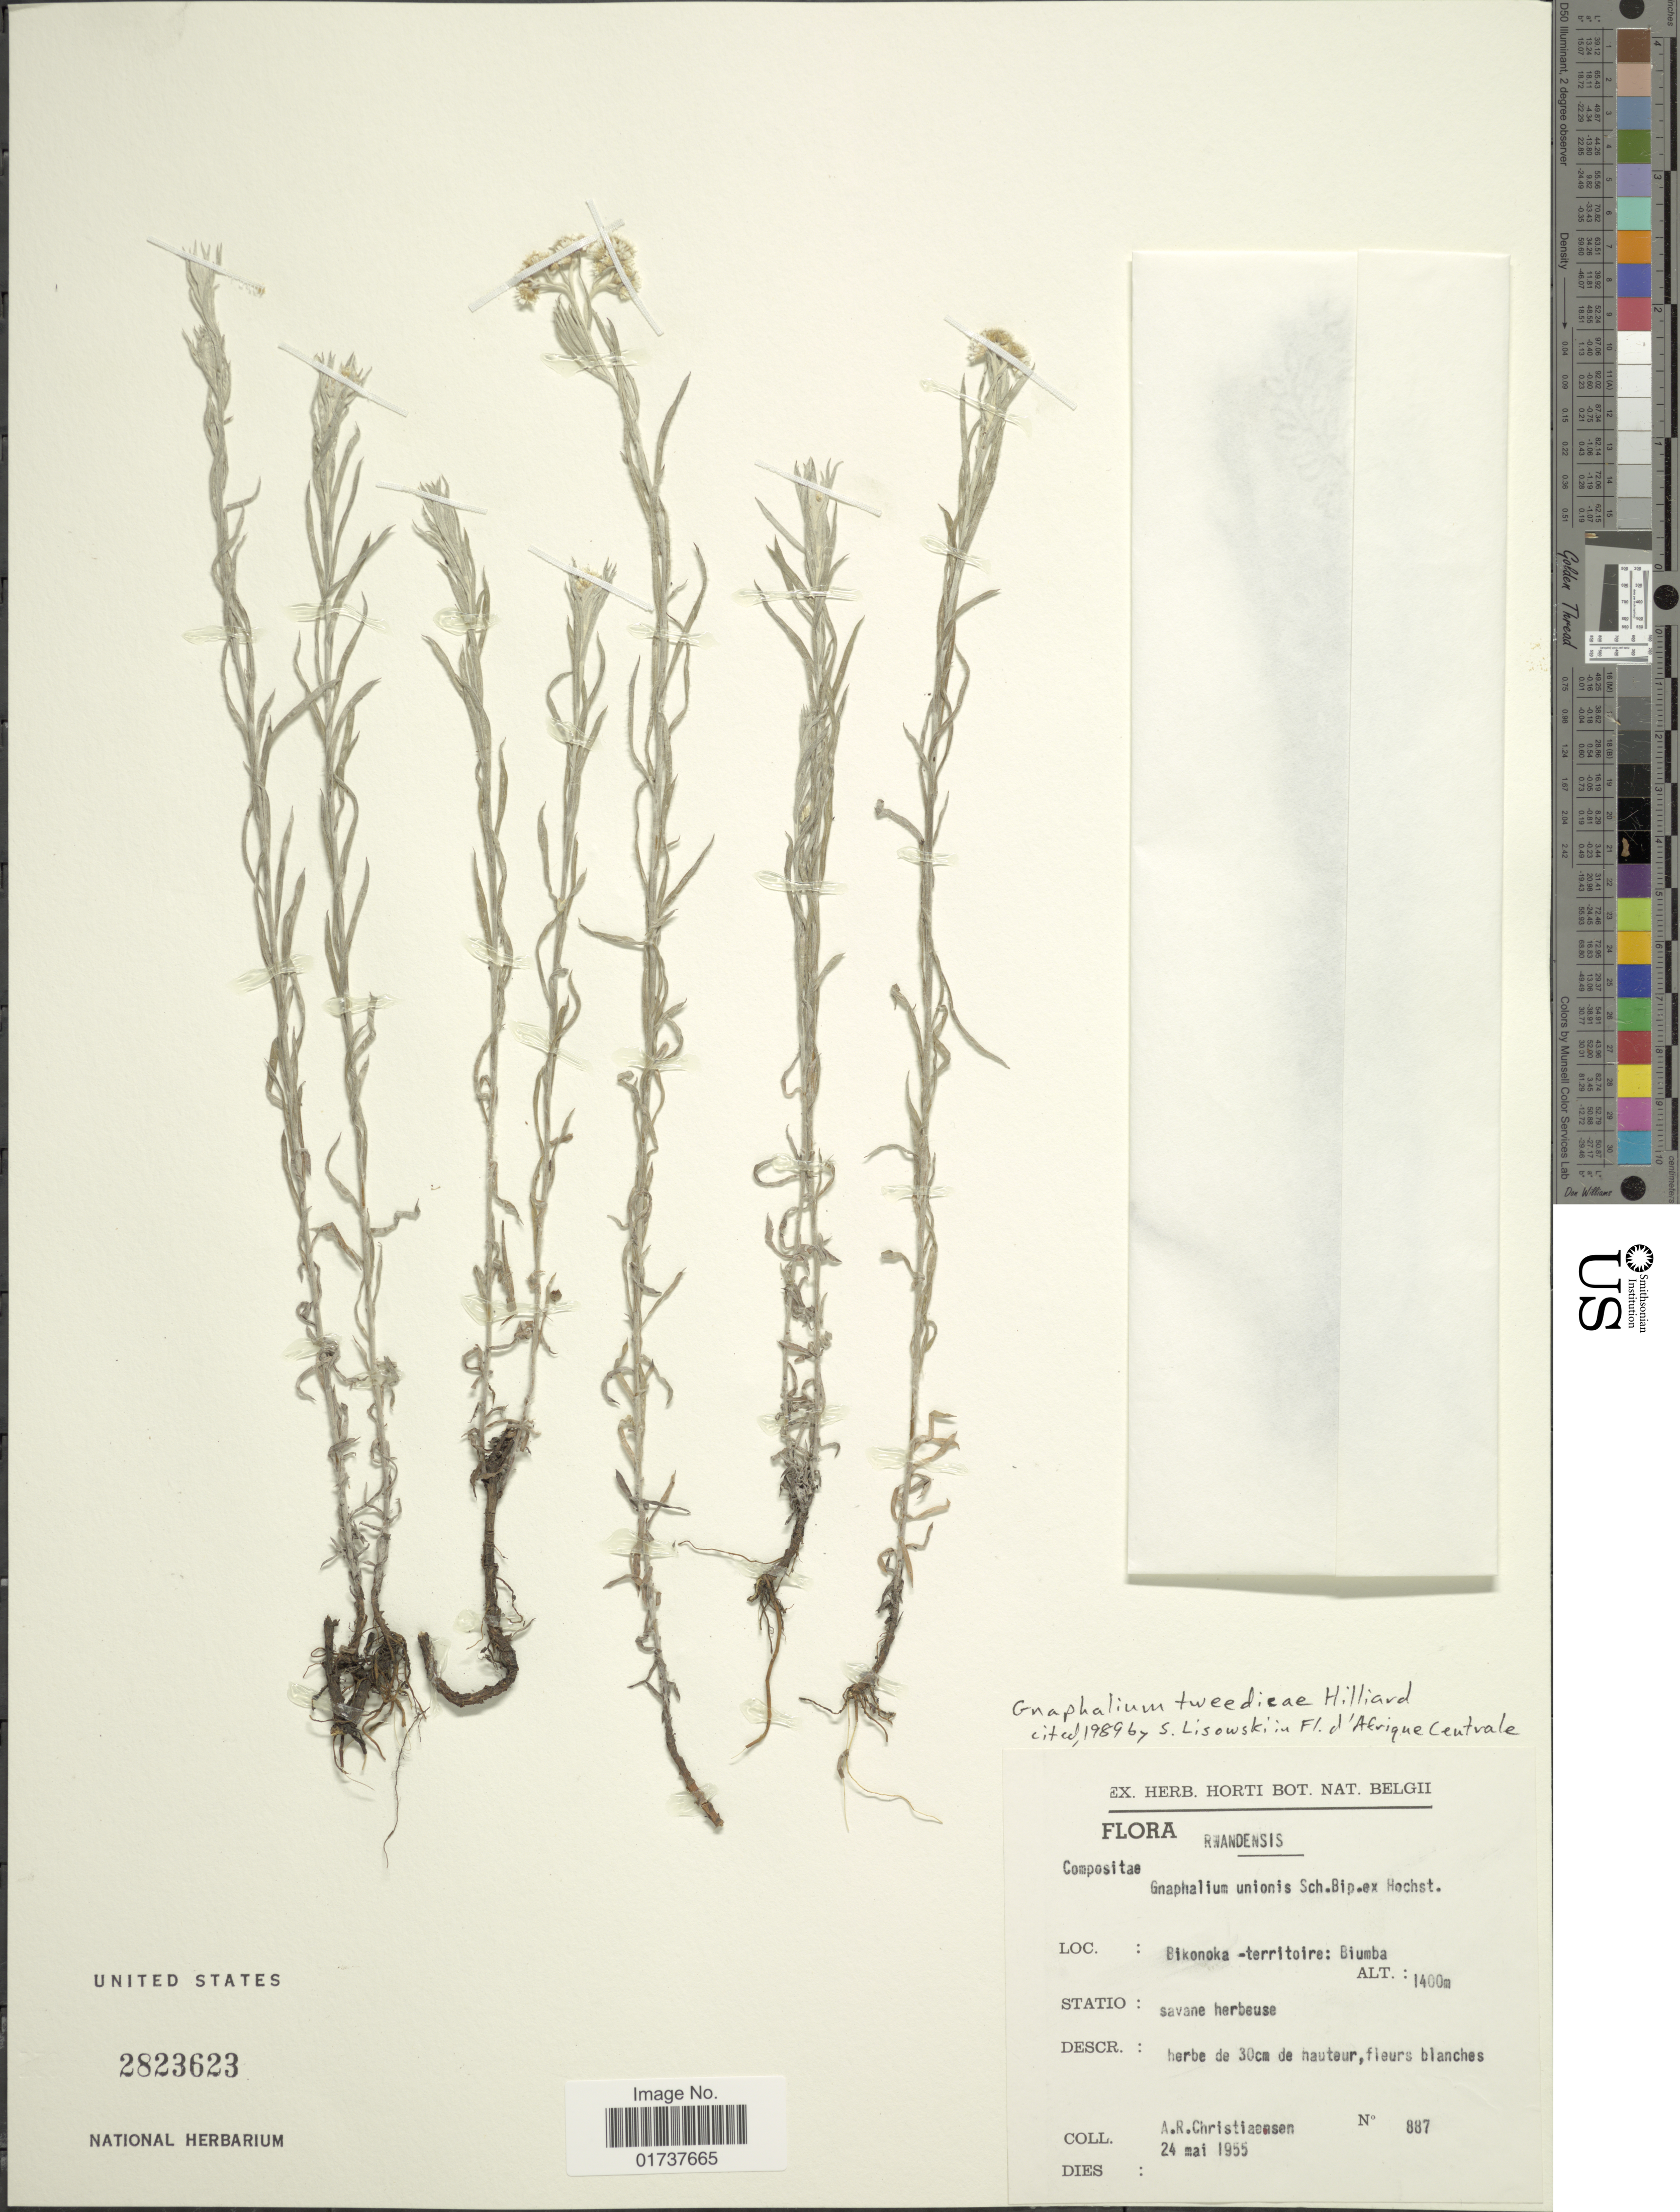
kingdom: Plantae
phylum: Tracheophyta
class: Magnoliopsida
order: Asterales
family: Asteraceae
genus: Gnaphalium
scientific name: Gnaphalium unionis var. tweedieae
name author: (Hilliard) Beentje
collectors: A. Christiaensen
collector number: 887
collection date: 1955-05-24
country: Rwanda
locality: Bikonoka-territiore: Biumba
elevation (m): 1400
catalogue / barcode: US 2823623